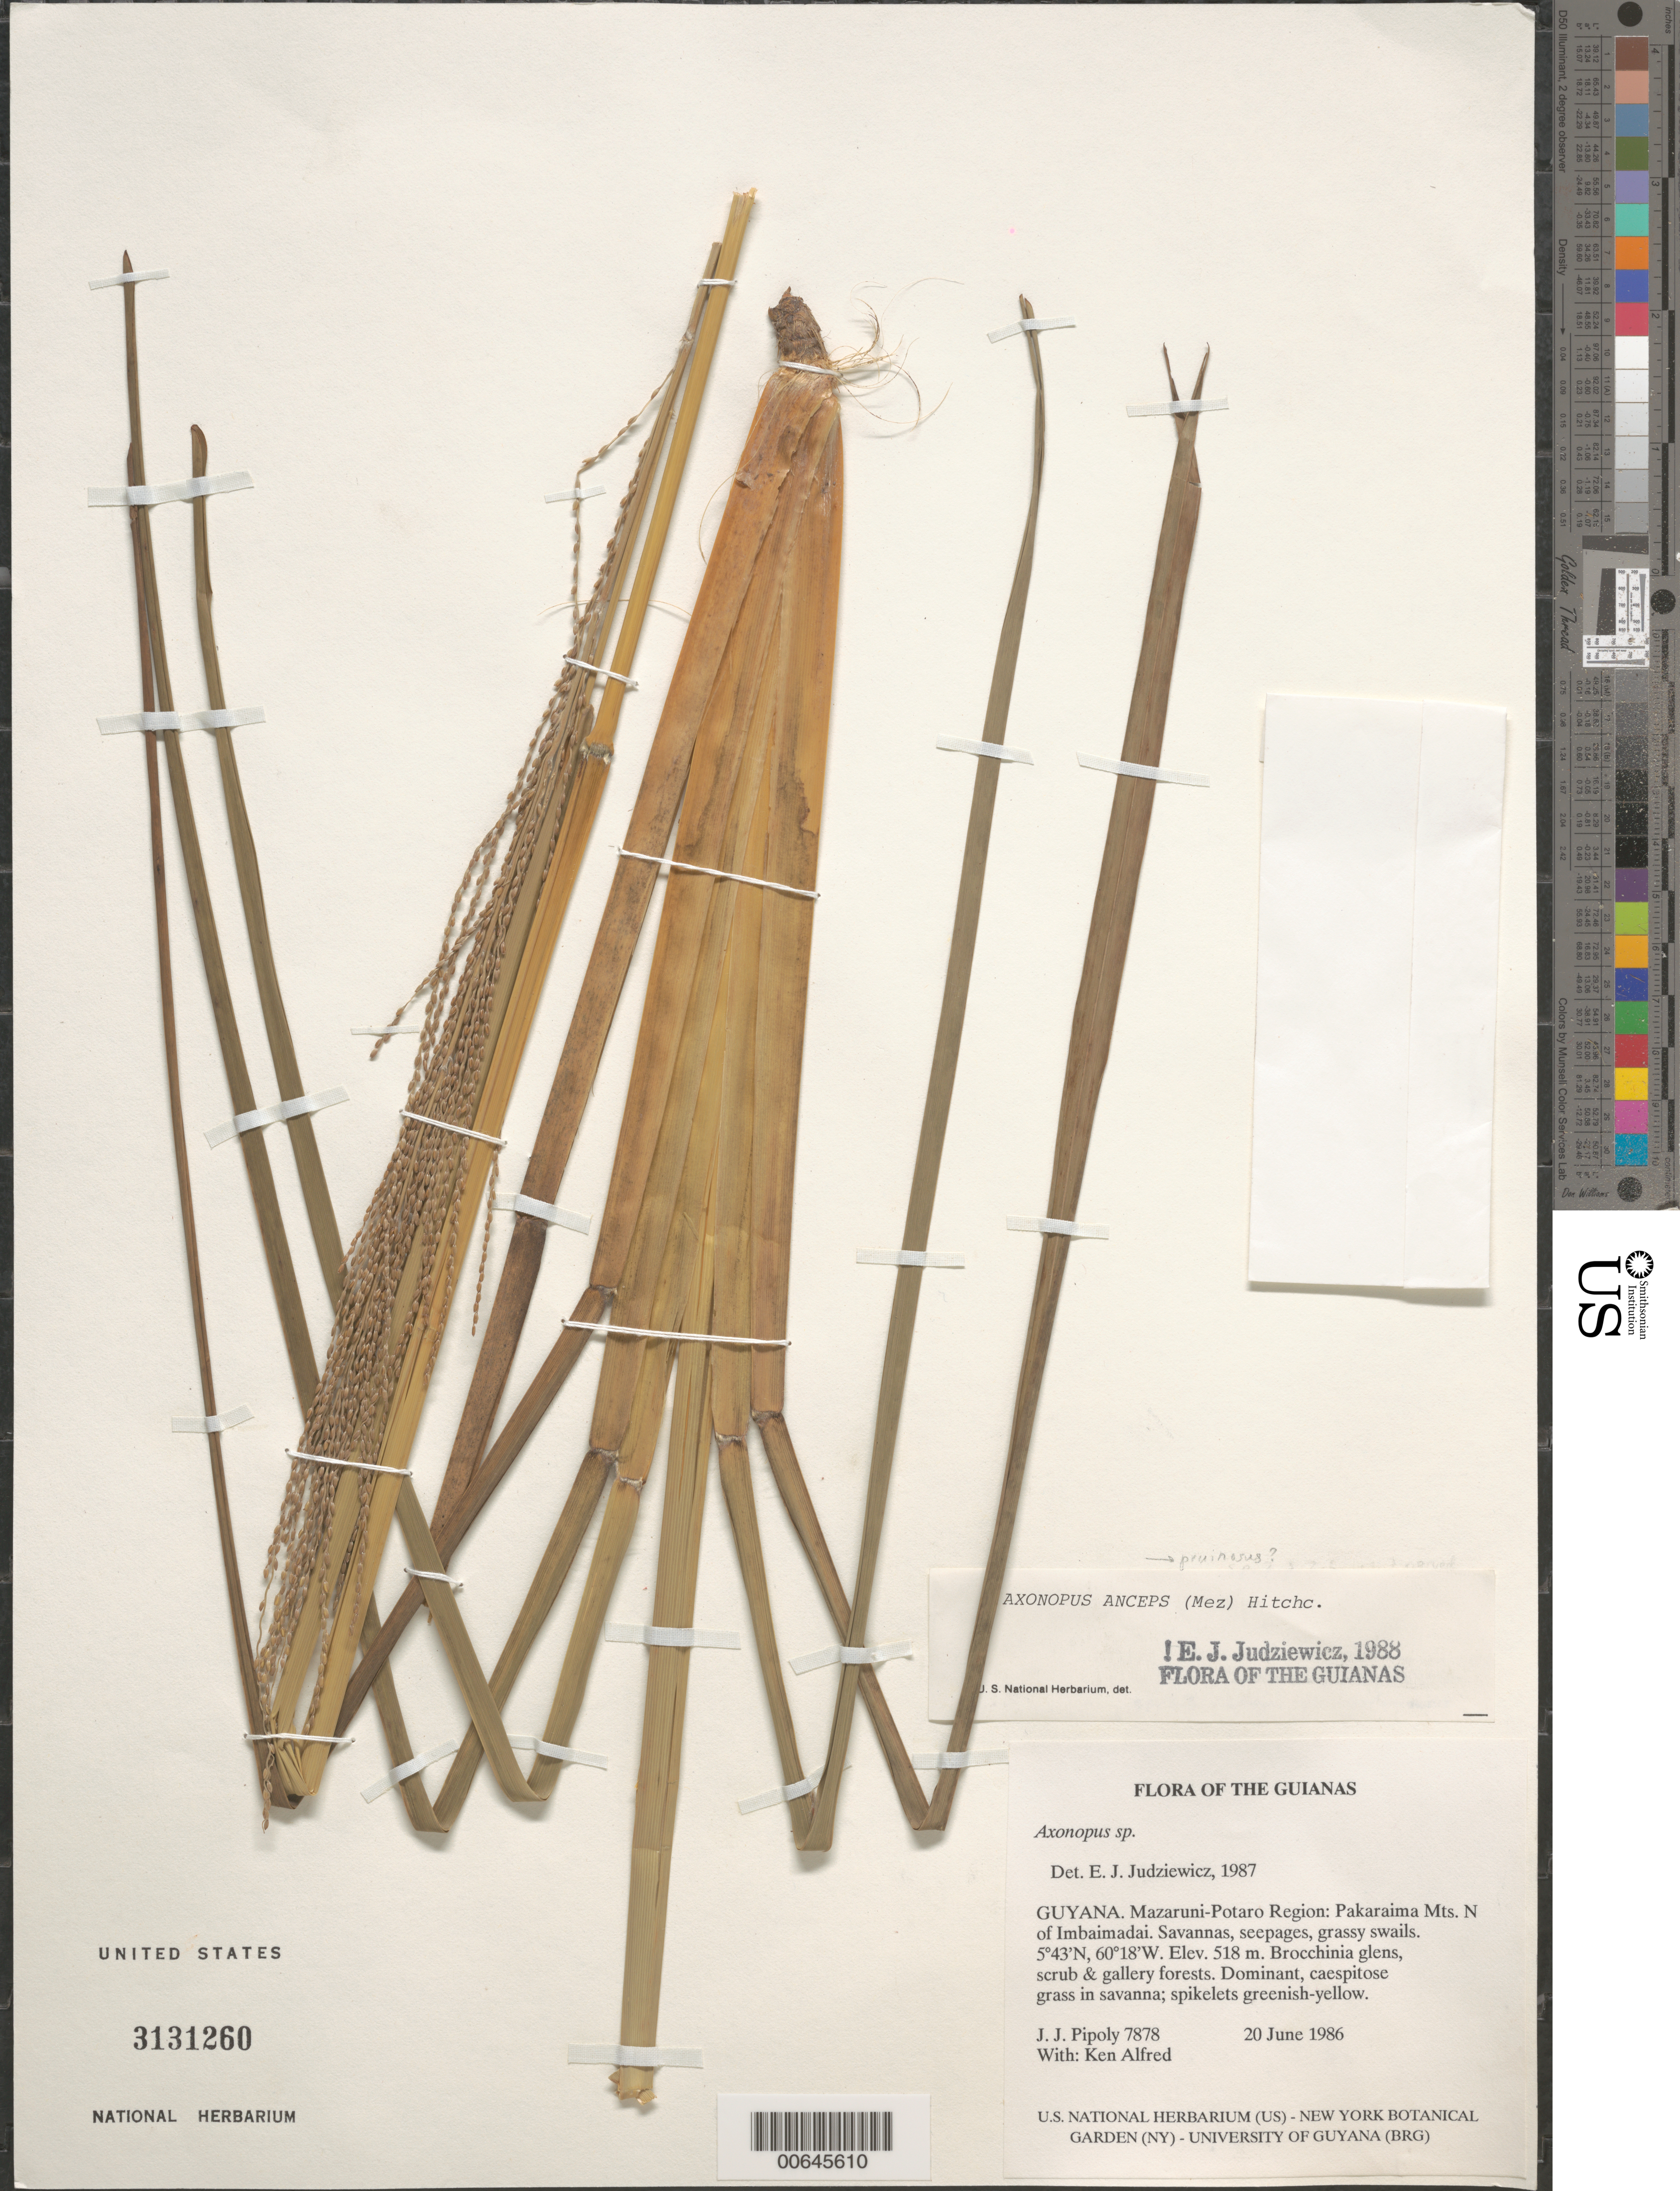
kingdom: Plantae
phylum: Tracheophyta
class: Liliopsida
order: Poales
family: Poaceae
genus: Axonopus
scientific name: Axonopus anceps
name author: (Mez) Hitchc.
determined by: Judziewicz, E. J.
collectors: J. J. Pipoly & K. Alfred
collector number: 7878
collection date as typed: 20 June 1986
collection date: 1986-06-20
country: Guyana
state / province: Cuyuni-Mazaruni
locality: Pakaraima Mts. N of Imbaimadai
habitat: Savannas, seepages, grassy swails, Brocchinia glens, scrub & gallery forests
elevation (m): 518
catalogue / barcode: US 3131260